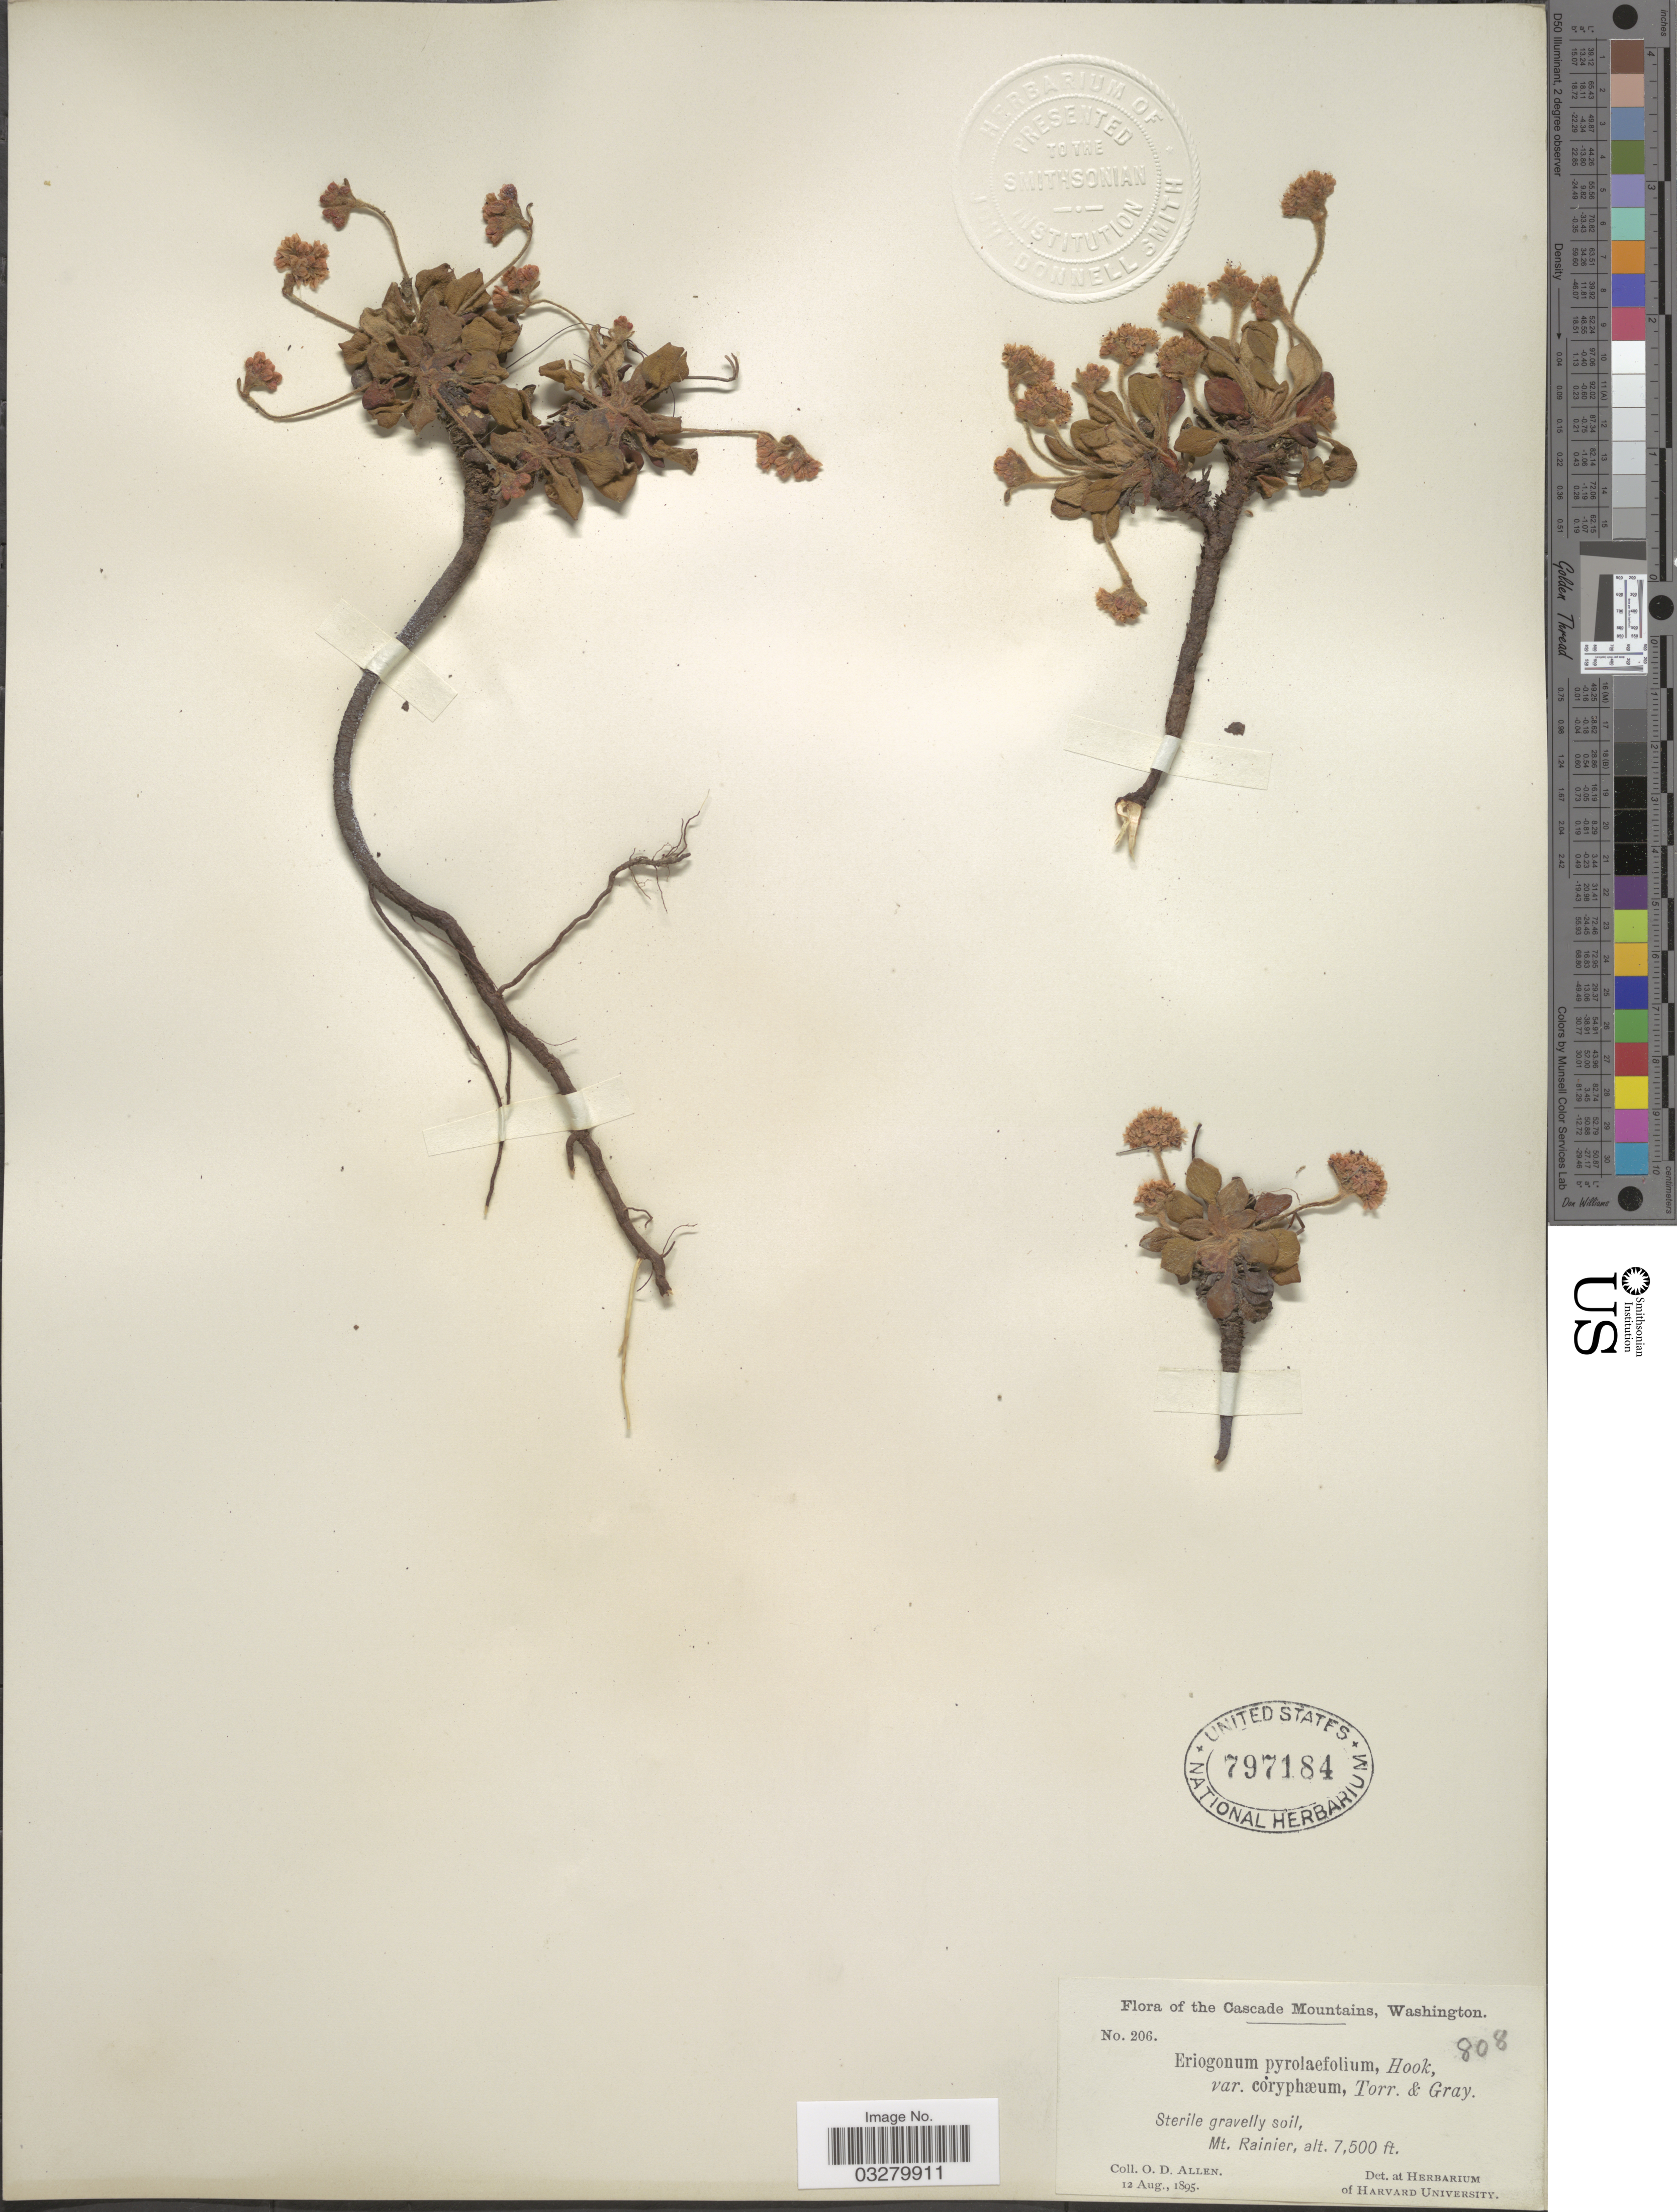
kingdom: Plantae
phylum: Tracheophyta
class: Magnoliopsida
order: Caryophyllales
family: Polygonaceae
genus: Eriogonum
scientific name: Eriogonum pyrolifolium var. coryphaeum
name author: Torr. & A. Gray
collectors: O. D. Allen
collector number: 206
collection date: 1895-08-12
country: United States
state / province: Washington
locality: The Cascade Mountains, Mt. Rainier.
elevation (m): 2286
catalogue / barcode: US 797184